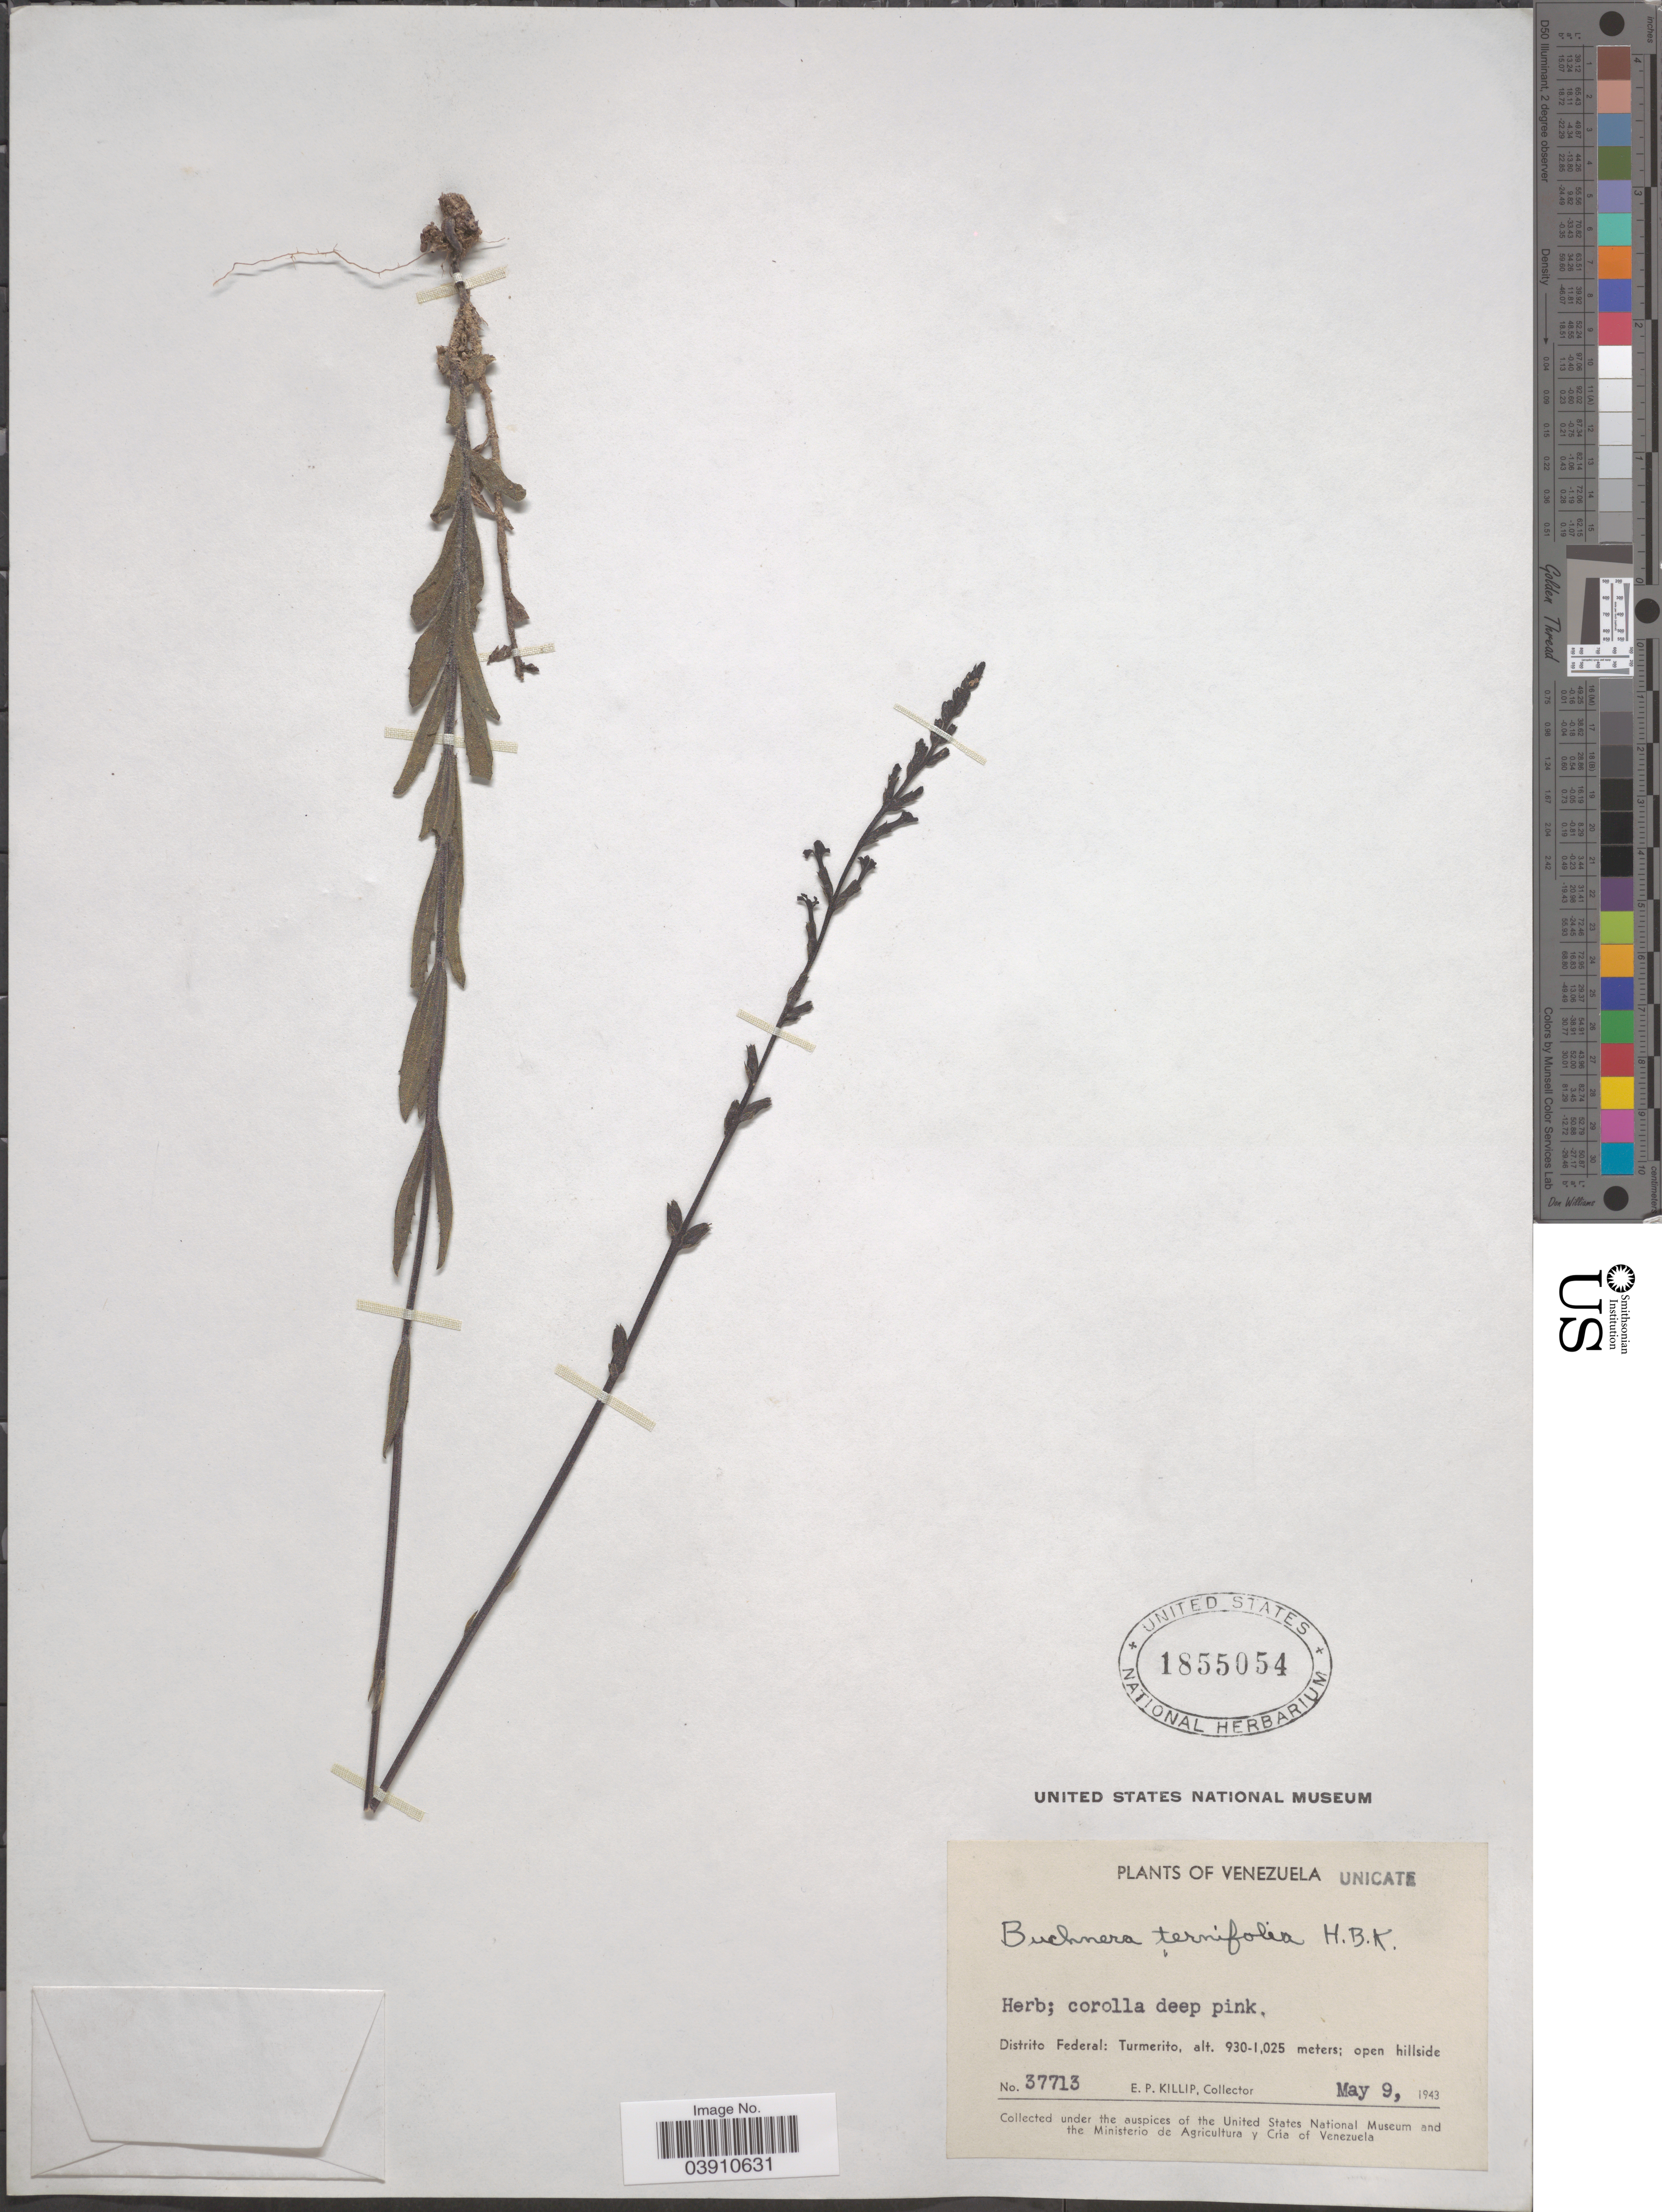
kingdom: Plantae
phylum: Tracheophyta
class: Magnoliopsida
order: Lamiales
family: Orobanchaceae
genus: Buchnera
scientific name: Buchnera ternifolia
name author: Kunth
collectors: E. P. Killip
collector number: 37713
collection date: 1943-05-09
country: Venezuela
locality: Distrito Federal: Turmerito.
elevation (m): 930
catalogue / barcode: US 1855054